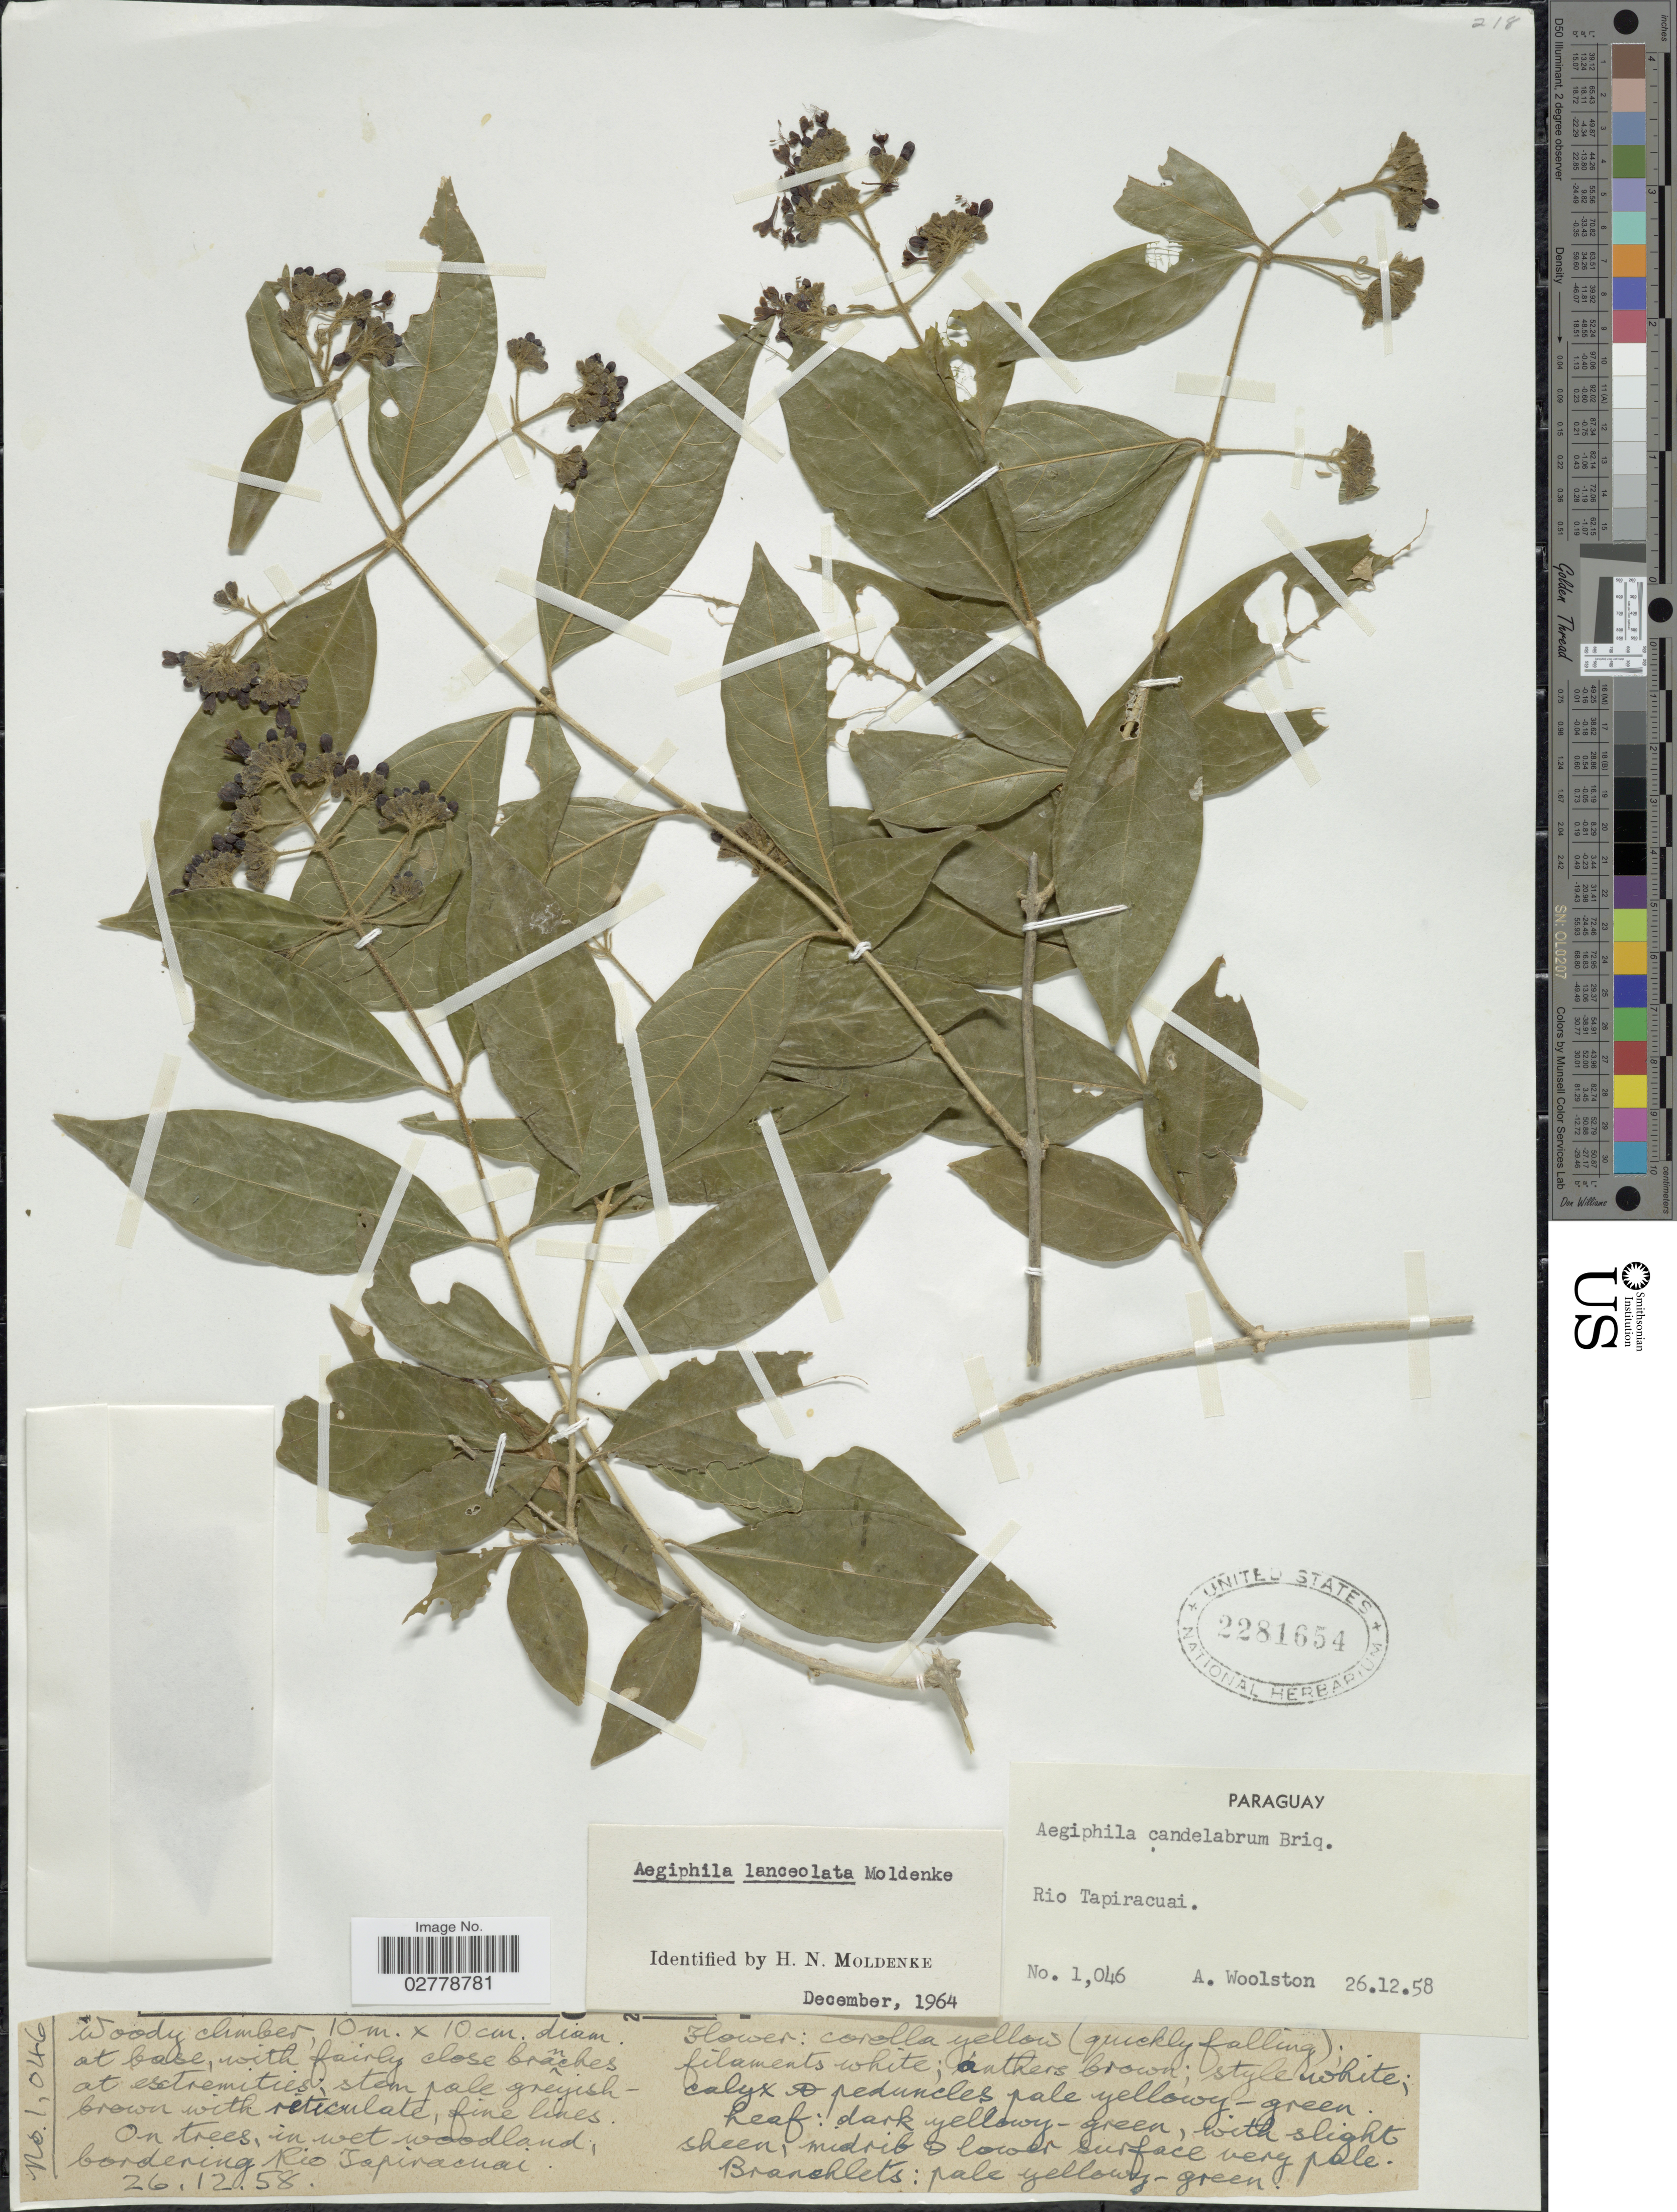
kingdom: Plantae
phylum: Tracheophyta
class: Magnoliopsida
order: Lamiales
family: Lamiaceae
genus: Aegiphila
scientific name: Aegiphila lanceolata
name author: Moldenke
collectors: A. Woolston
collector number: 1046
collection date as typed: Transcribed d/m/y: 26/12/58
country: Paraguay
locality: Rio Tapiracuai.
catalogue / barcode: US 2281654